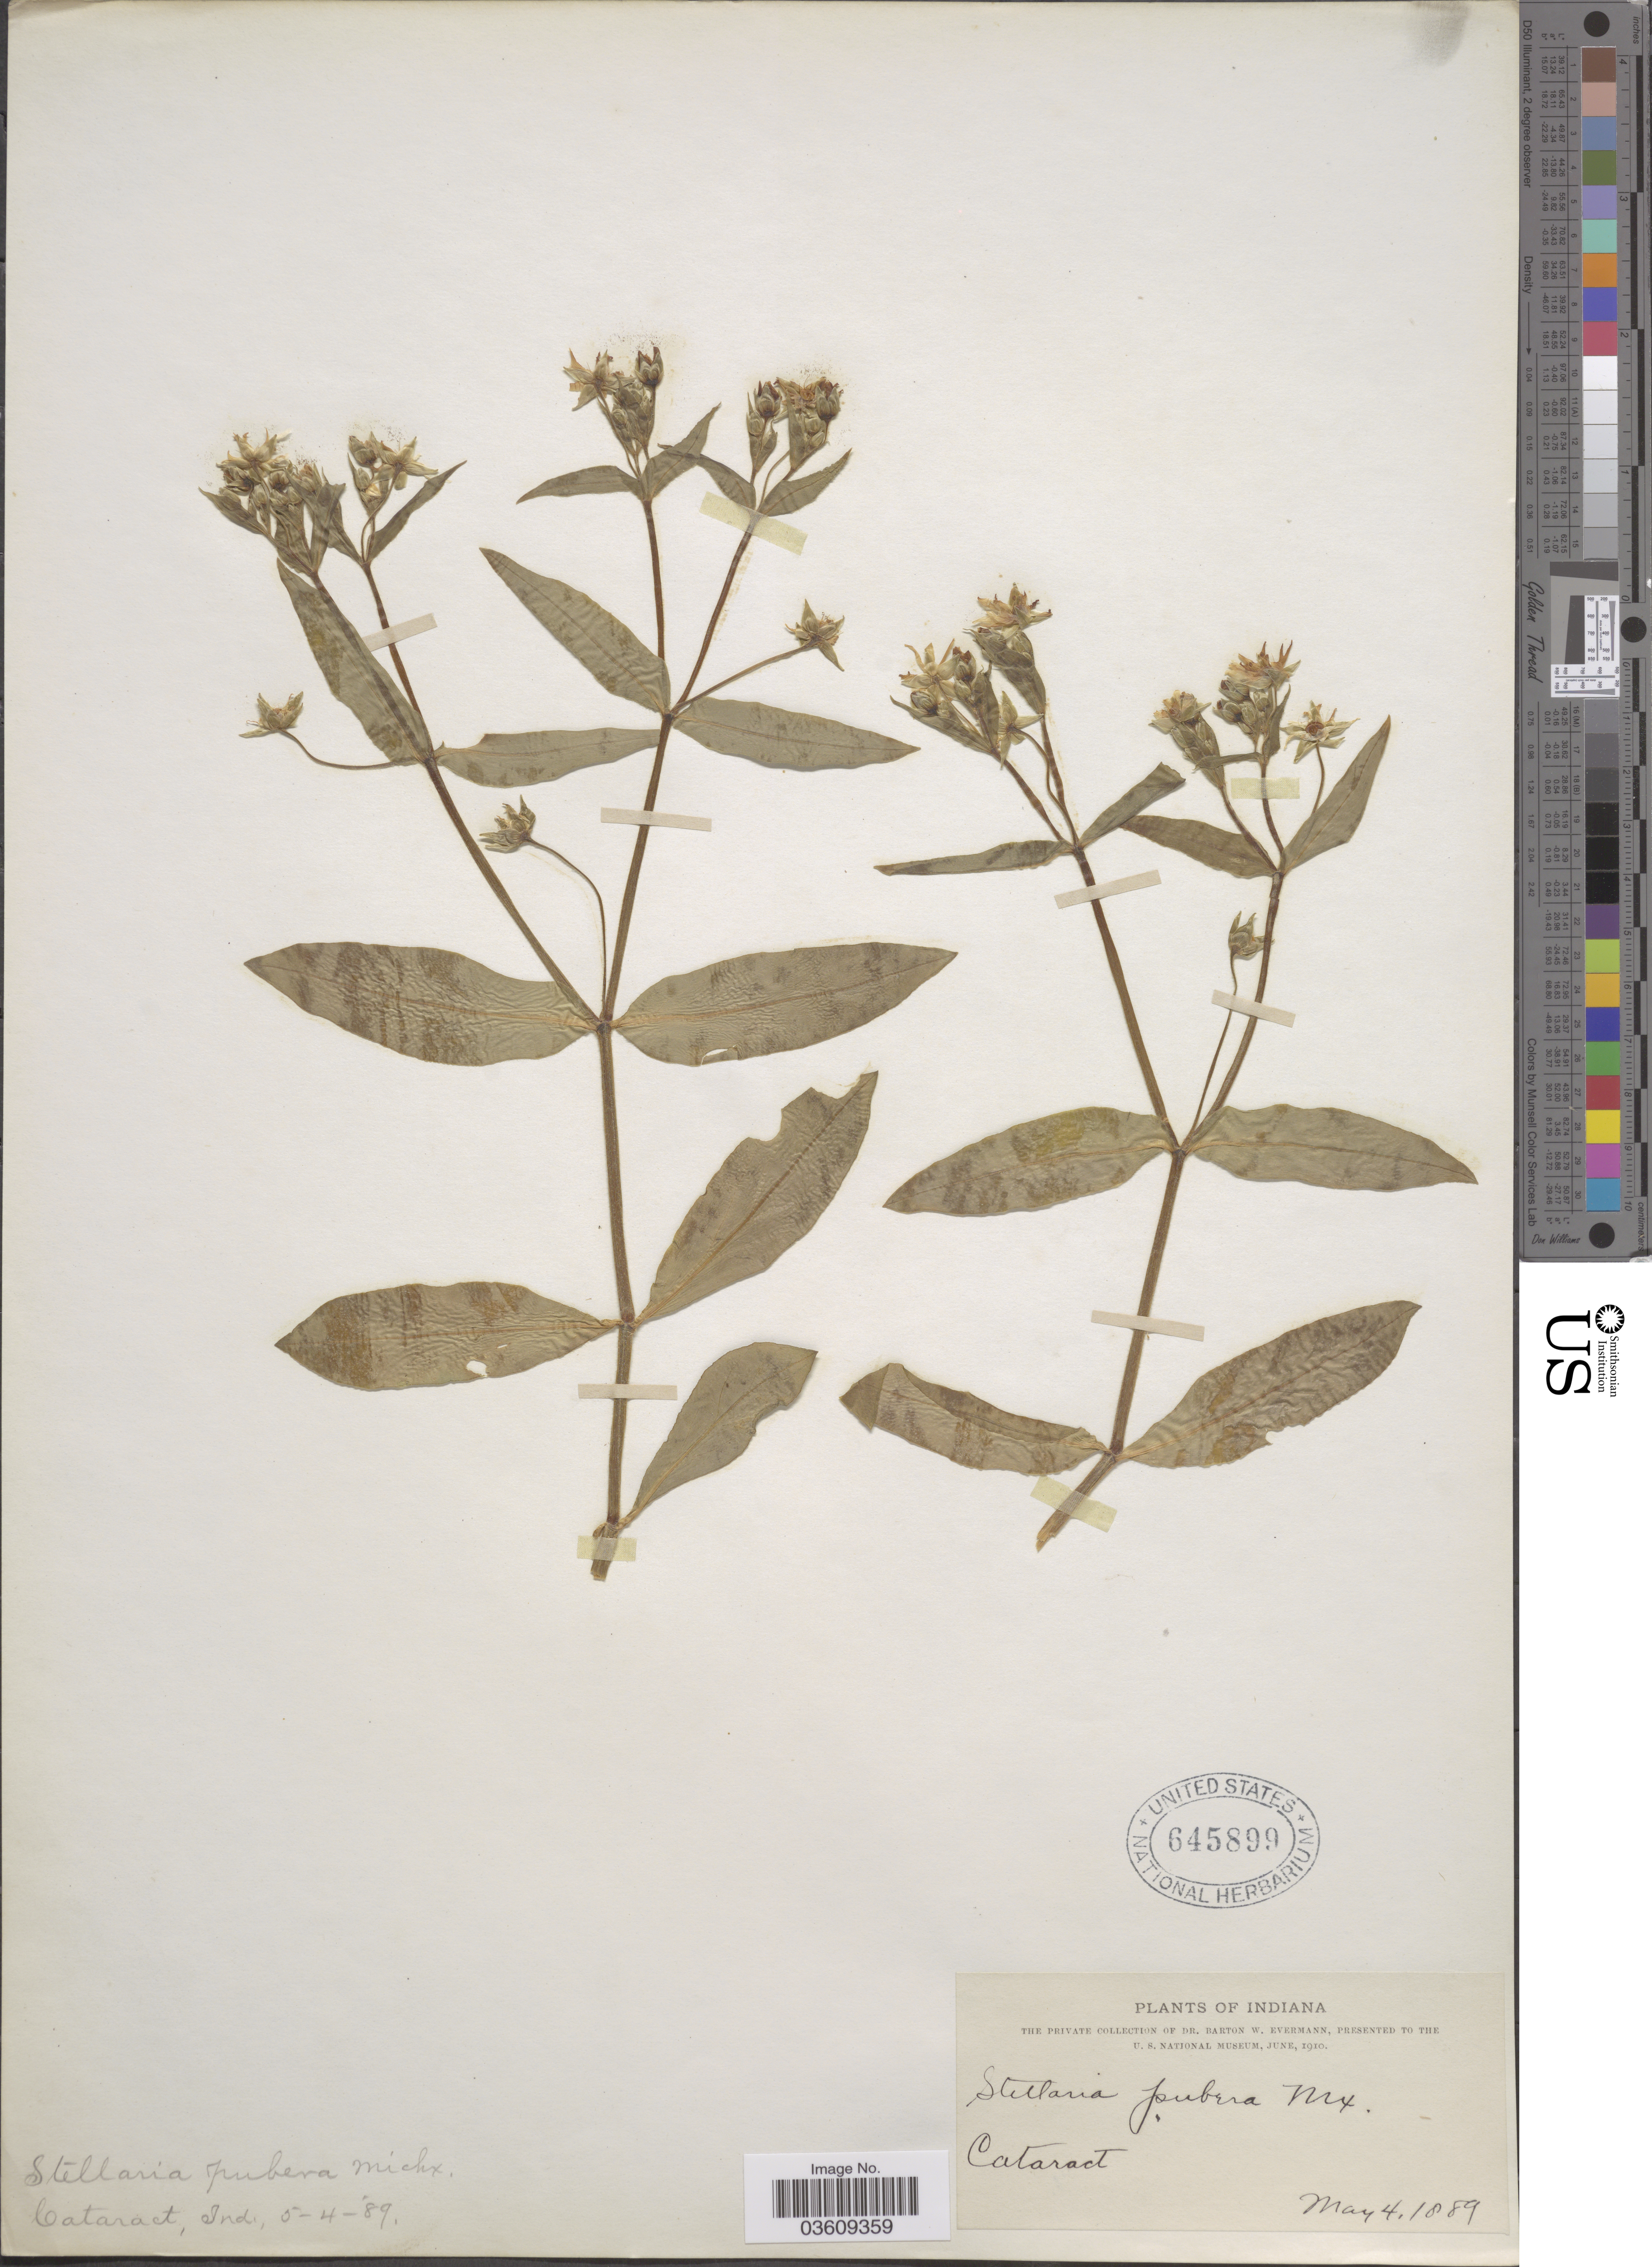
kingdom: Plantae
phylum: Tracheophyta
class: Magnoliopsida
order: Caryophyllales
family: Caryophyllaceae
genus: Stellaria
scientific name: Stellaria pubera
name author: Michx.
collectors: B. W. Evermann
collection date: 1889-05-04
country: United States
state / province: Indiana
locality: Cataract.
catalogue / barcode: US 645899